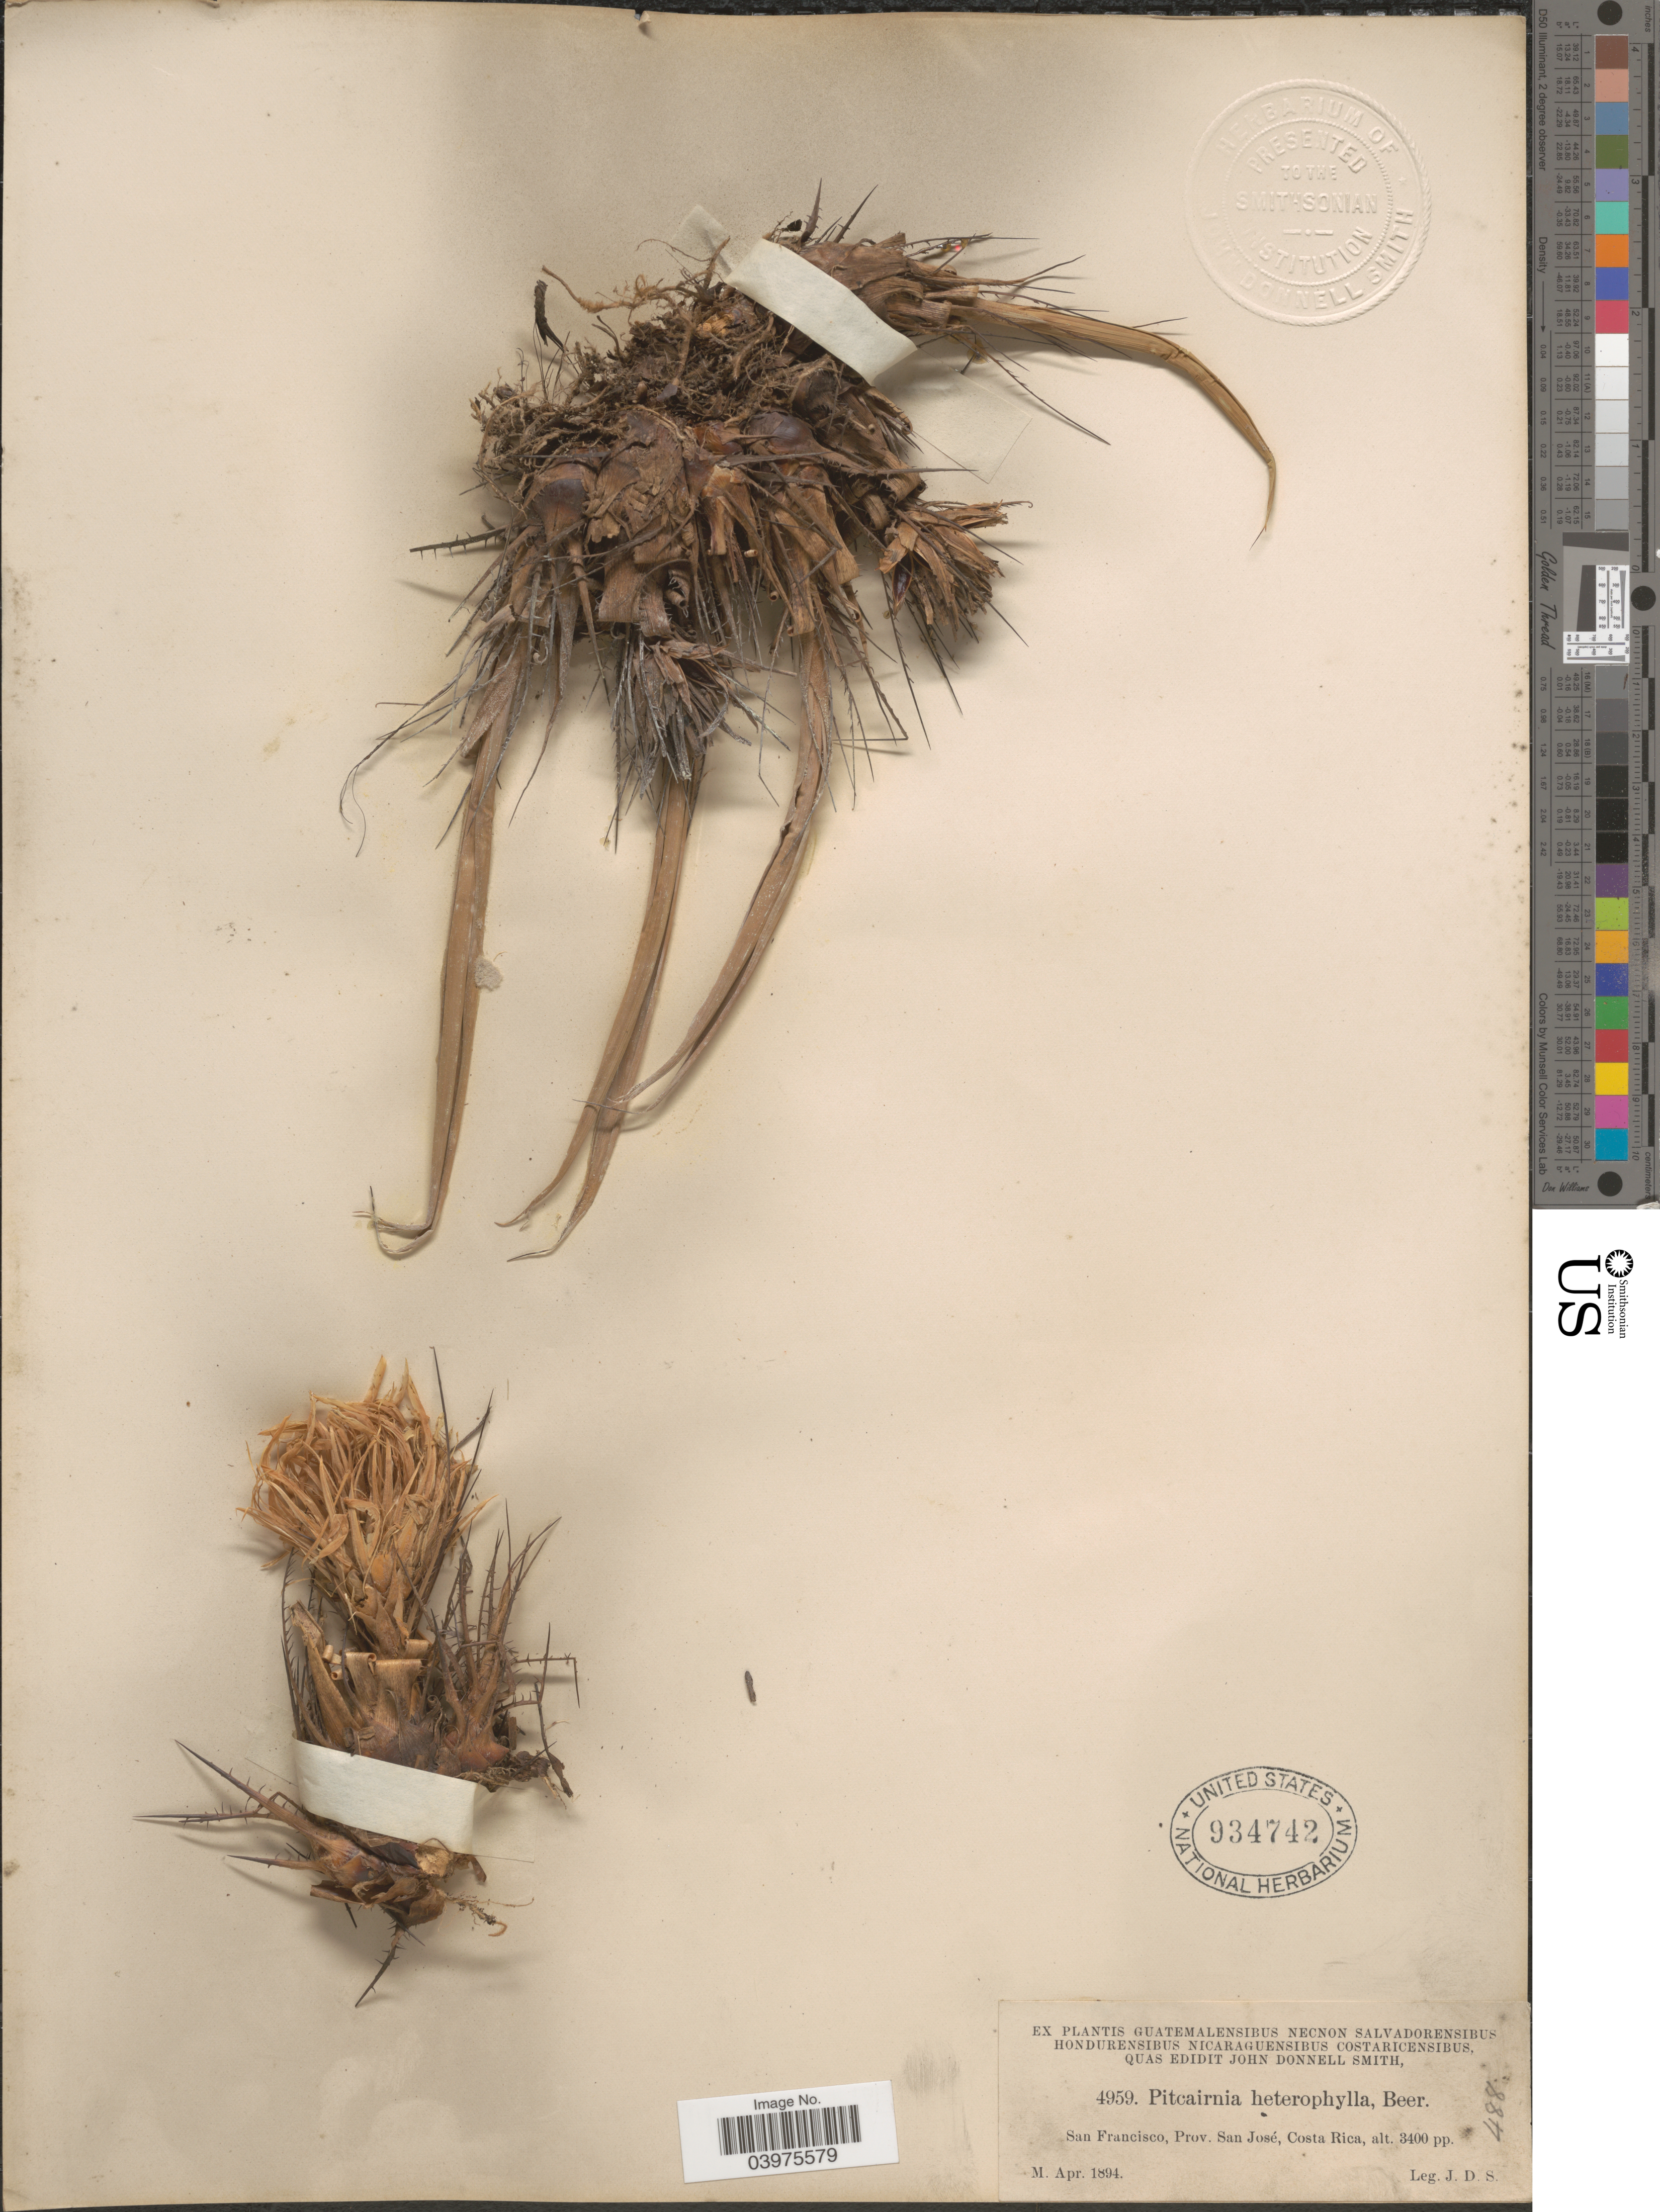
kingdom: Plantae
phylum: Tracheophyta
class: Liliopsida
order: Poales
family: Bromeliaceae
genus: Pitcairnia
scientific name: Pitcairnia heterophylla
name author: (Lindl.) Beer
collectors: J. Donnell Smith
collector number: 4959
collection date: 1894-04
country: Costa Rica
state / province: San José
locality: San Francisco.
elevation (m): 1036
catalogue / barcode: US 934742